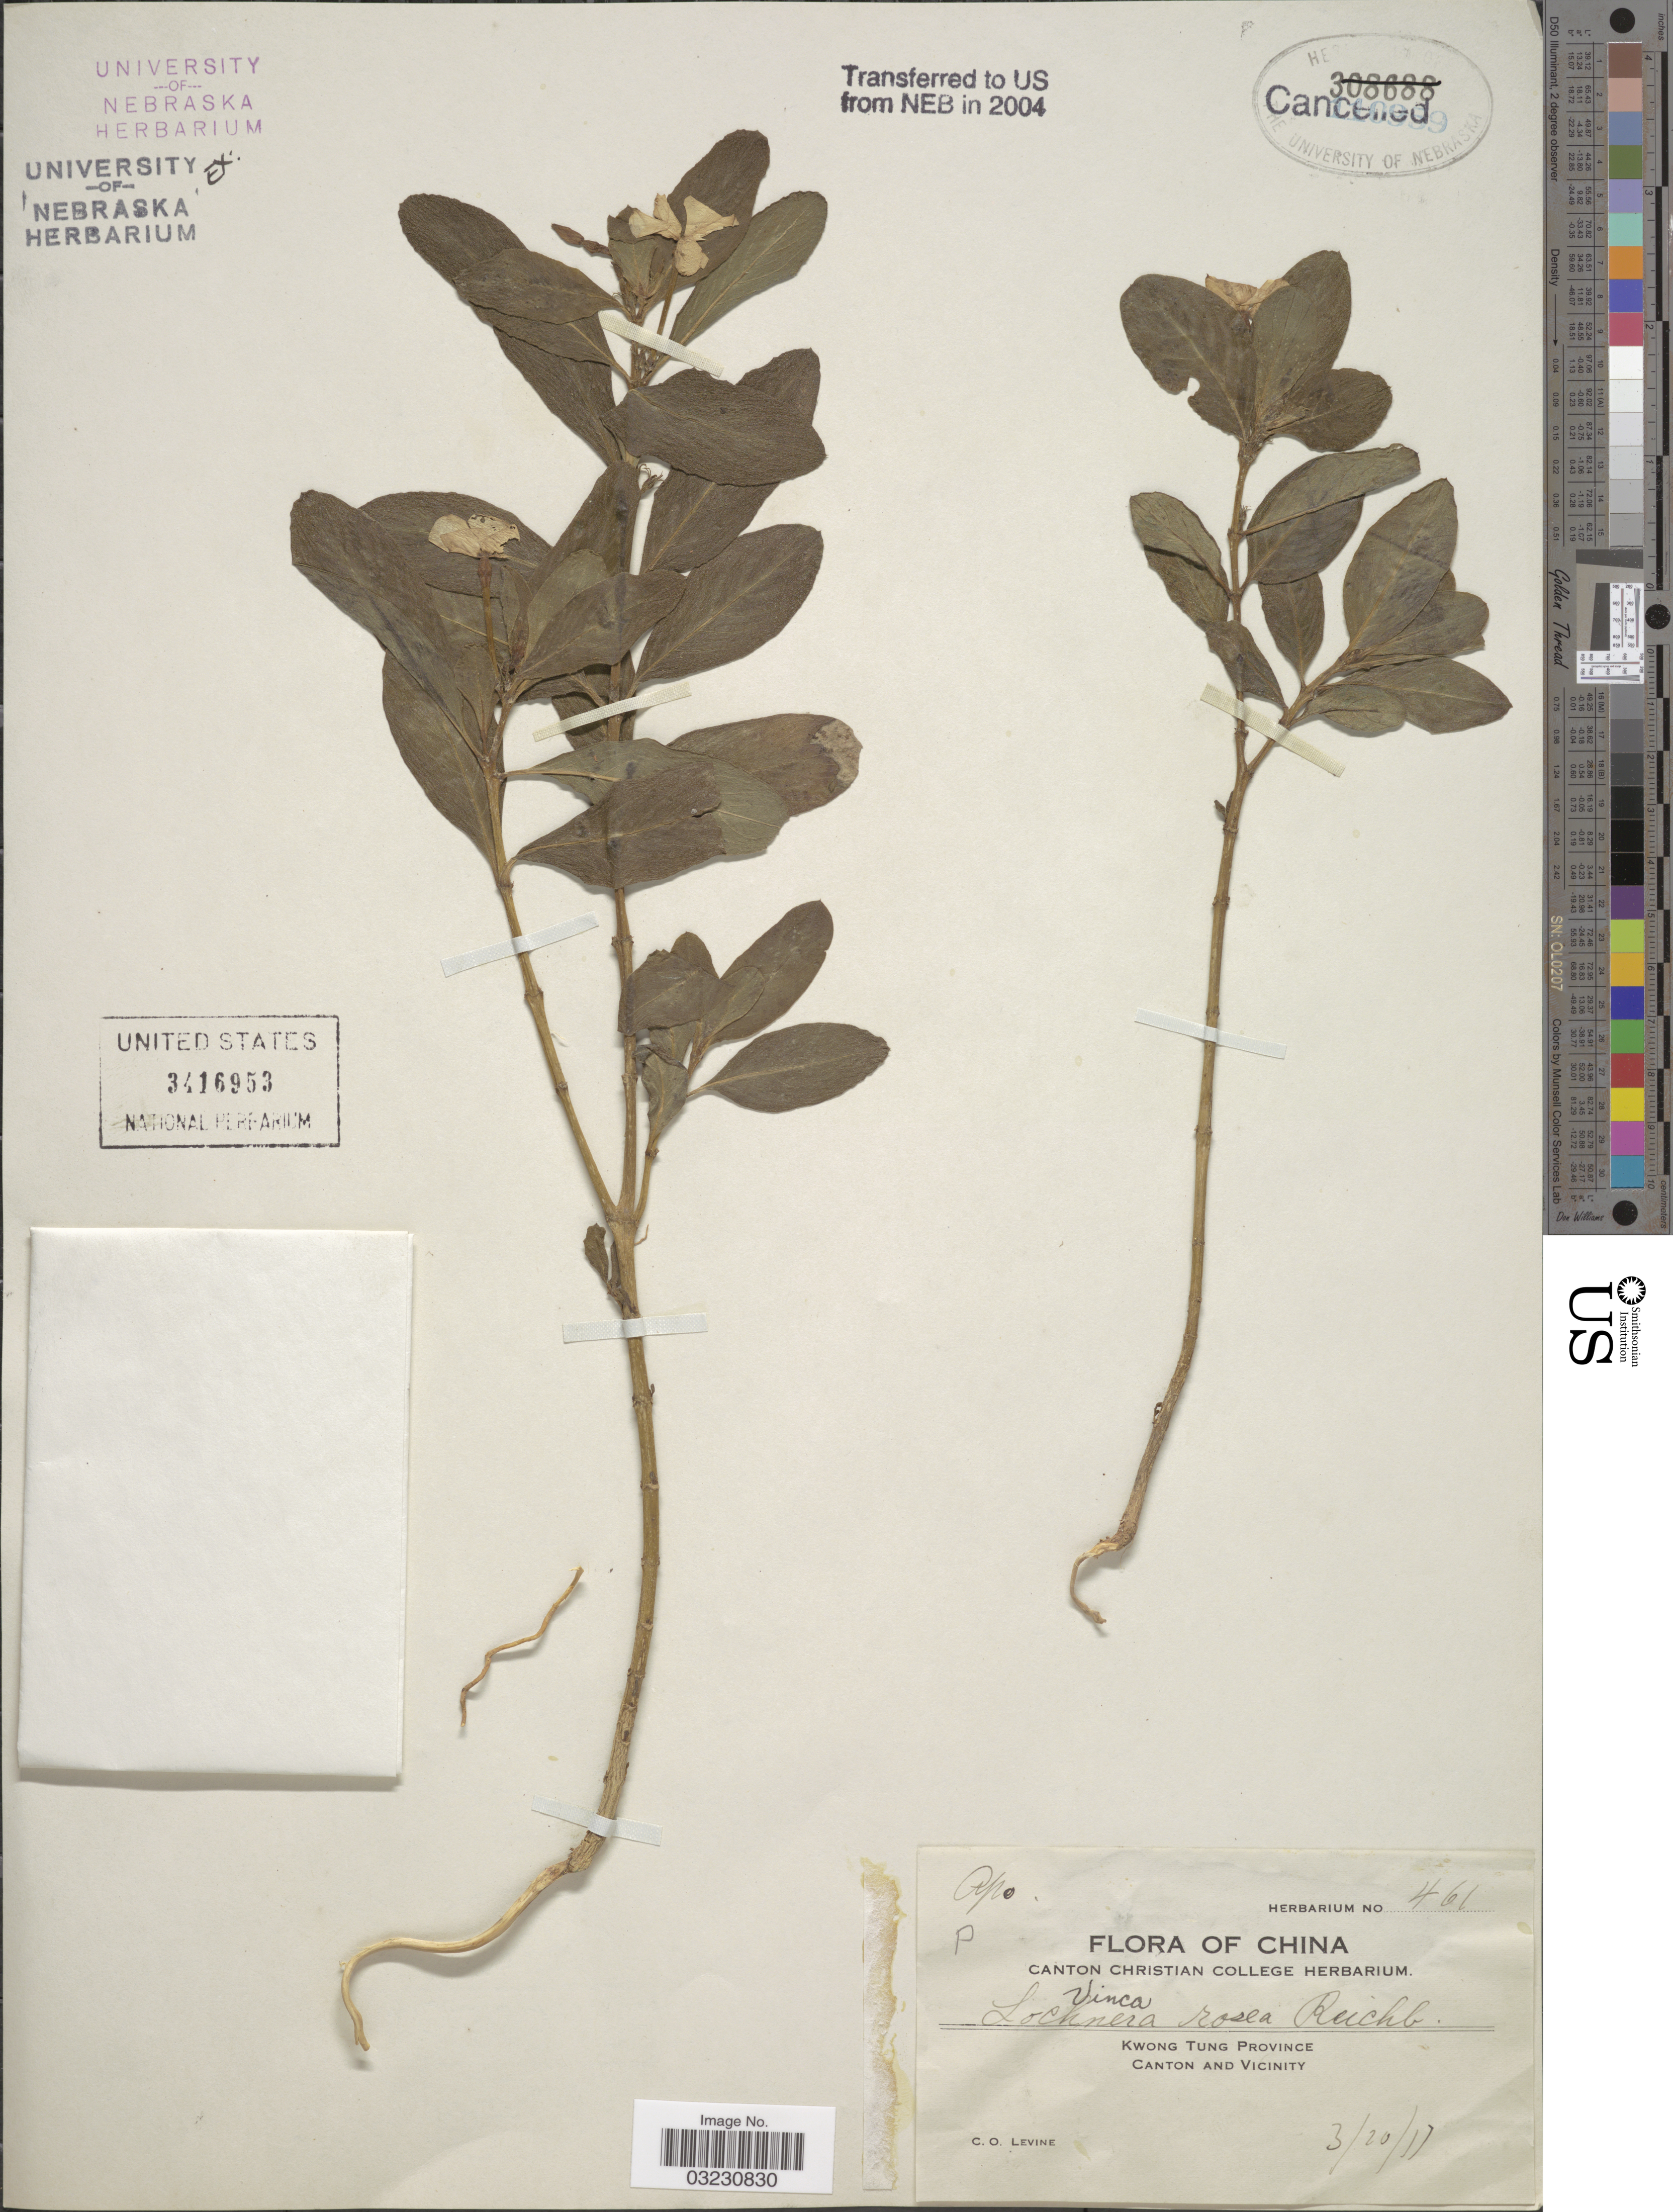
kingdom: Plantae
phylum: Tracheophyta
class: Magnoliopsida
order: Gentianales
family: Apocynaceae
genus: Catharanthus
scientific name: Catharanthus roseus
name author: (L.) G. Don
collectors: C. O. Levine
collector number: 461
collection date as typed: Transcribed d/m/y: 20/3/17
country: China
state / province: Guangdong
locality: Kwong Tung Province Canton and Vicinity.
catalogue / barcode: US 3416953